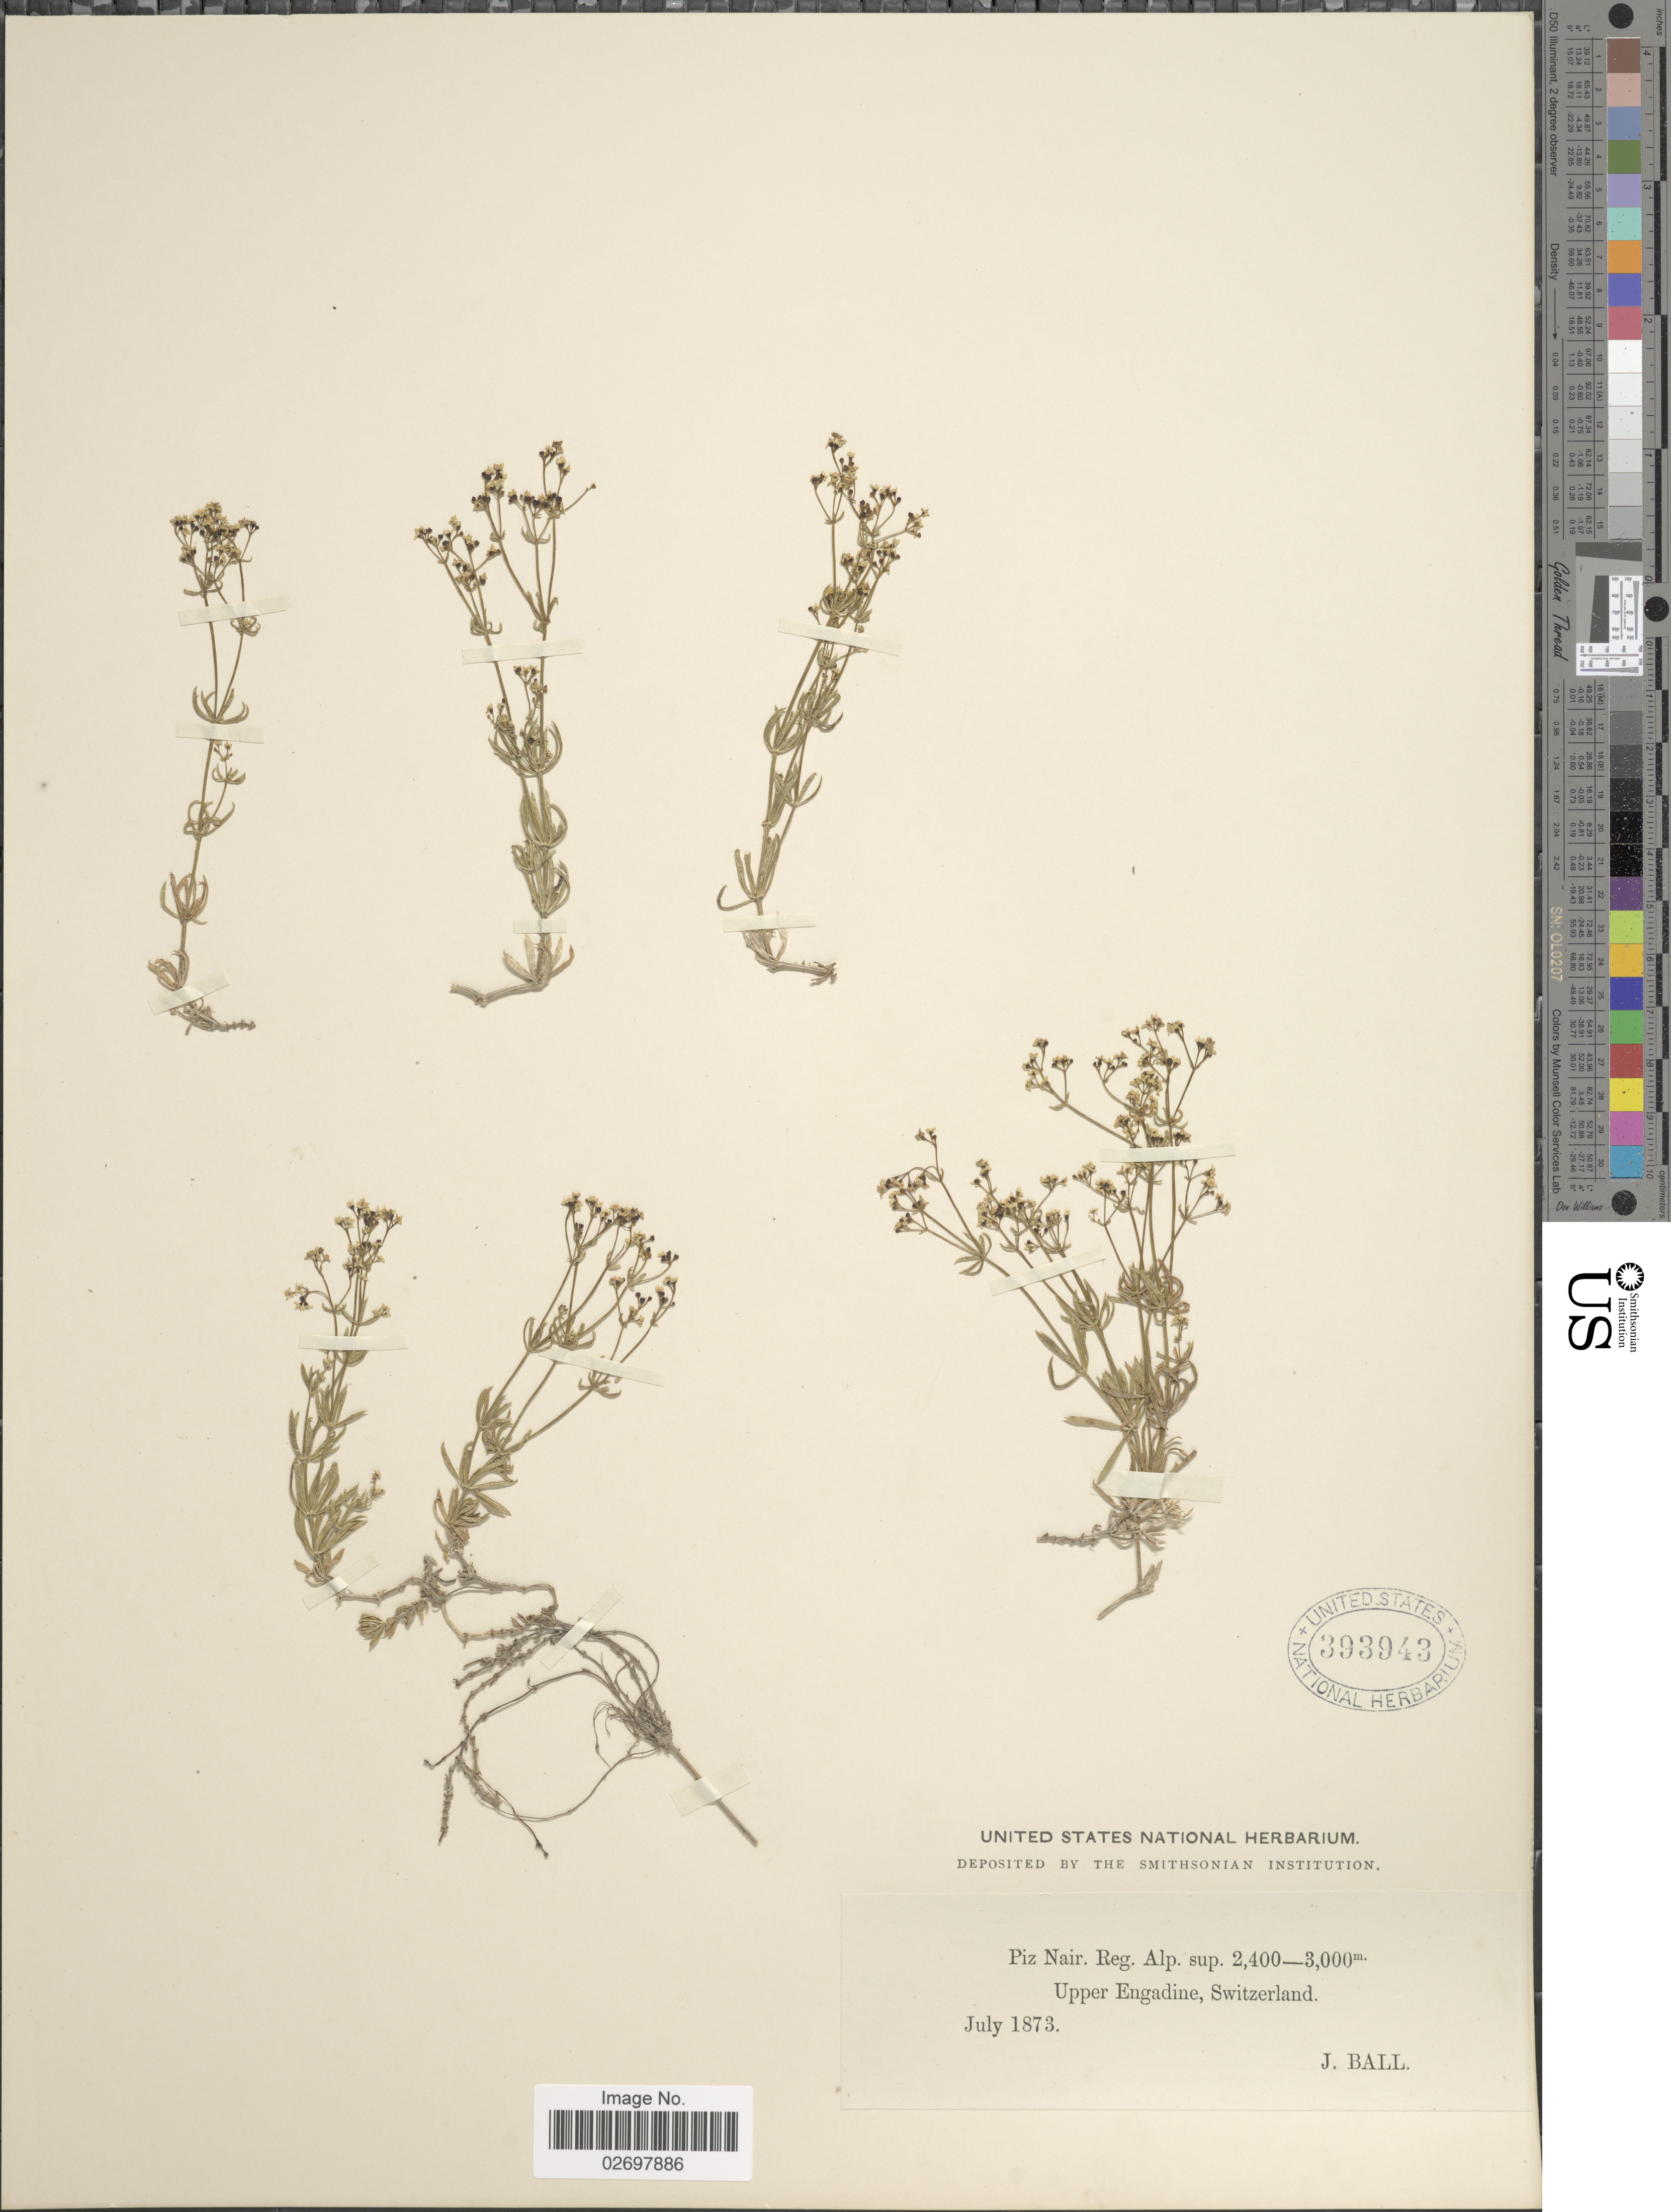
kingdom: Plantae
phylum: Tracheophyta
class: Magnoliopsida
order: Gentianales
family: Rubiaceae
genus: Galium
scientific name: Galium sp.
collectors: J. Ball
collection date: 1873-07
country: Switzerland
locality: Piz Nair, Reg. Alp. sup. Upper Engadine, Switzerland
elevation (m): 2400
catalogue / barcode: US 393943